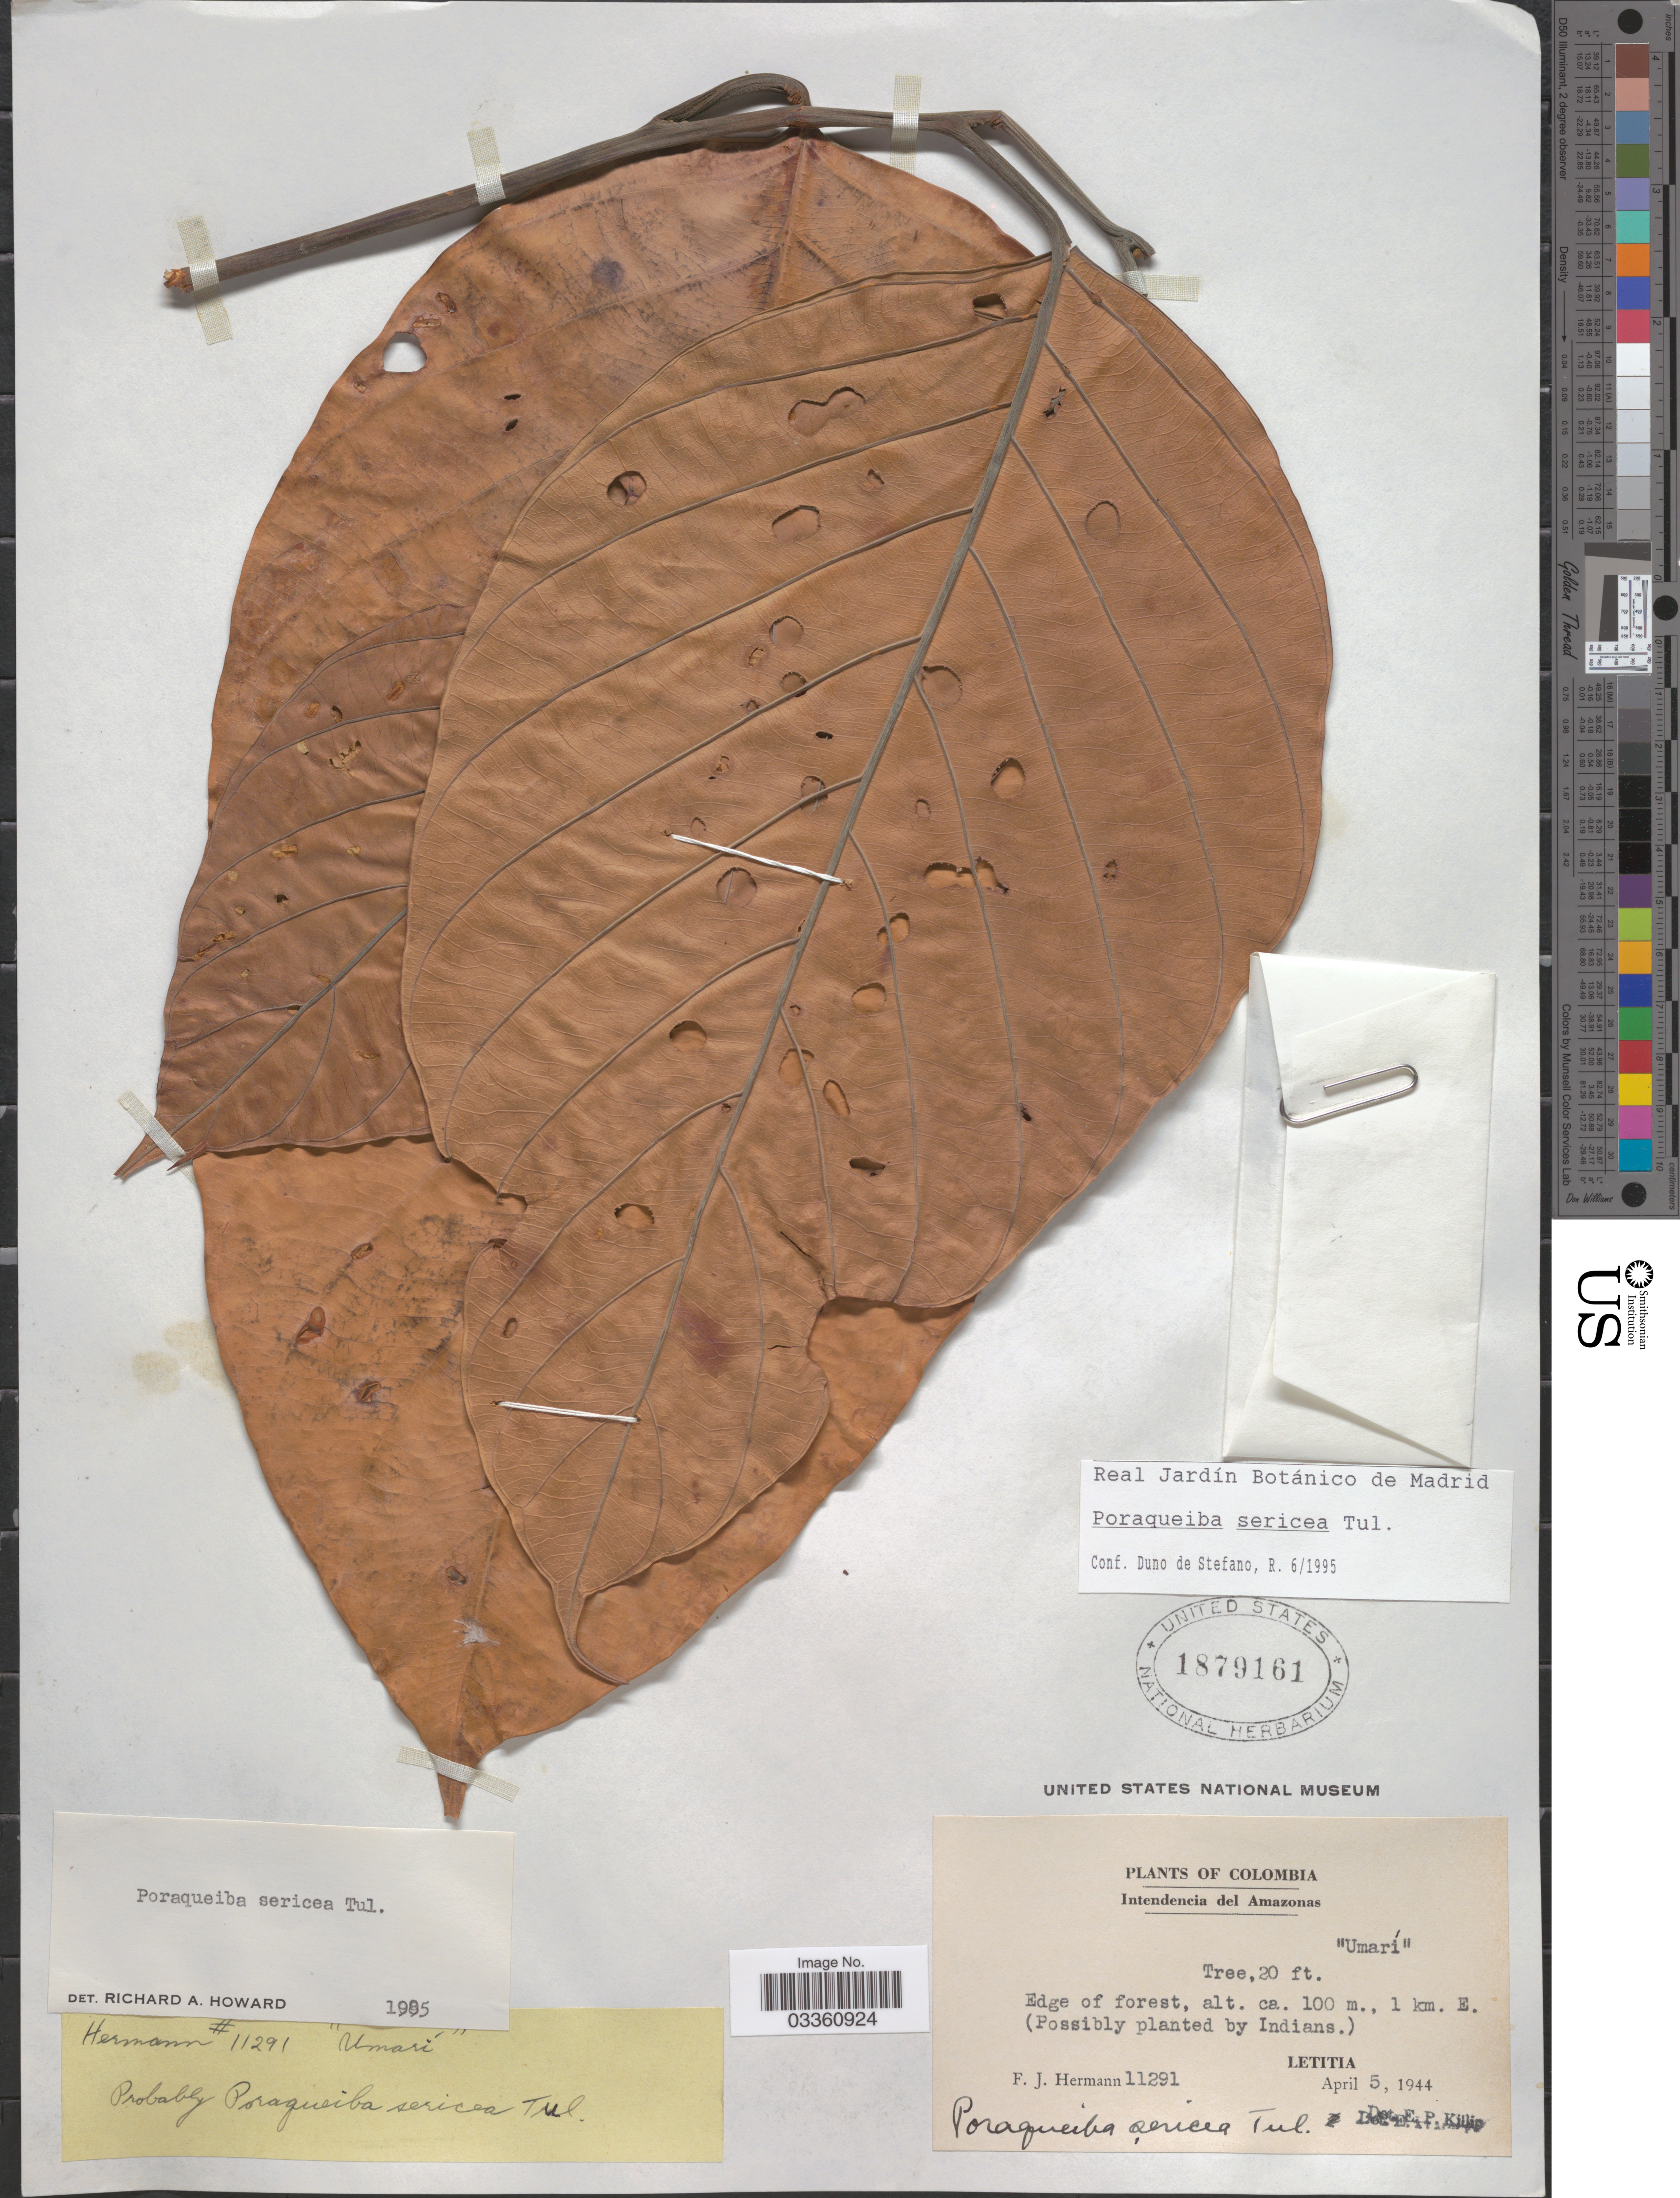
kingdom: Plantae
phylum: Tracheophyta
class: Magnoliopsida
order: Metteniusales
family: Metteniusaceae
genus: Poraqueiba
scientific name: Poraqueiba sericea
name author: Tul.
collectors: F. J. Hermann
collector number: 11291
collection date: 1944-04-05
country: Colombia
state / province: Amazônas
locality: Intendencia del Amazonas. Edge of forest, 1 km. E.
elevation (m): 100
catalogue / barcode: US 1879161